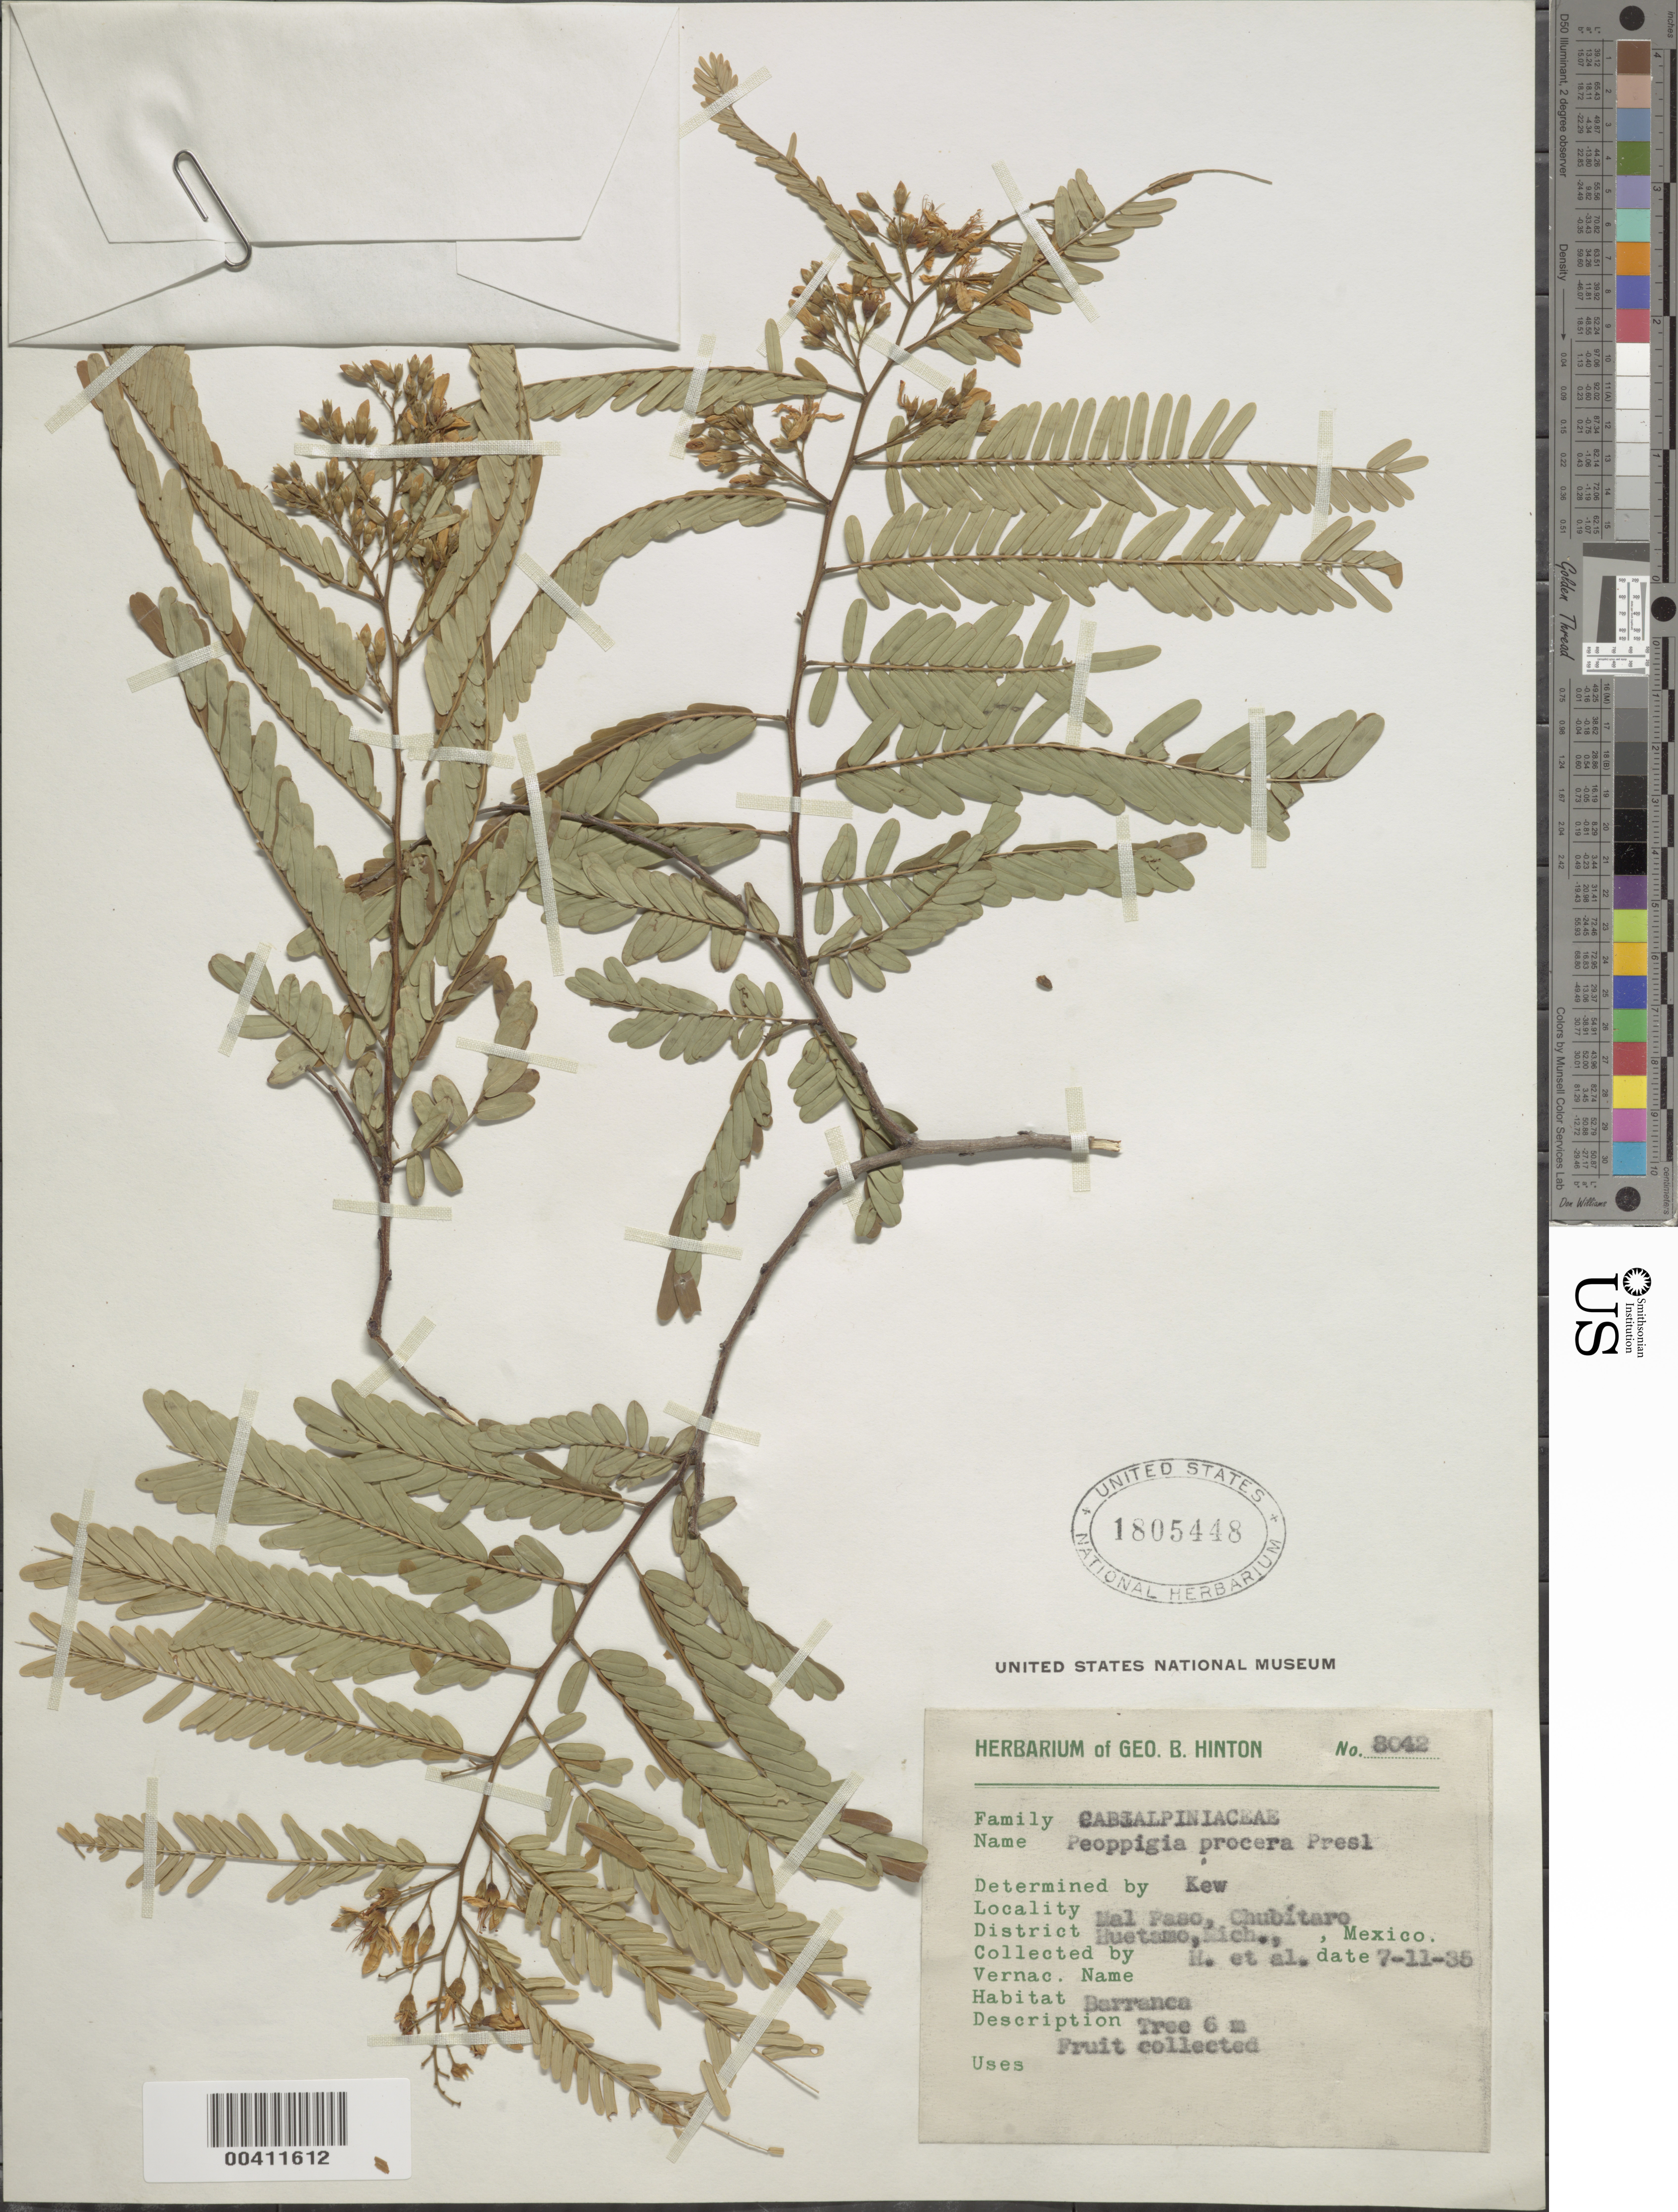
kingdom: Plantae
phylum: Tracheophyta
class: Magnoliopsida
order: Fabales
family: Fabaceae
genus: Poeppigia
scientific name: Poeppigia procera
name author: C. Presl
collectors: G. B. Hinton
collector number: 8042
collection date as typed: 07 Nov 1935 or 11 Jul 1935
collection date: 1935-07-11 or 1935-11-07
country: Mexico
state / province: Michoacán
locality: Huetamo, Mal Paso, Chubitaro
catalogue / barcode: US 1805448